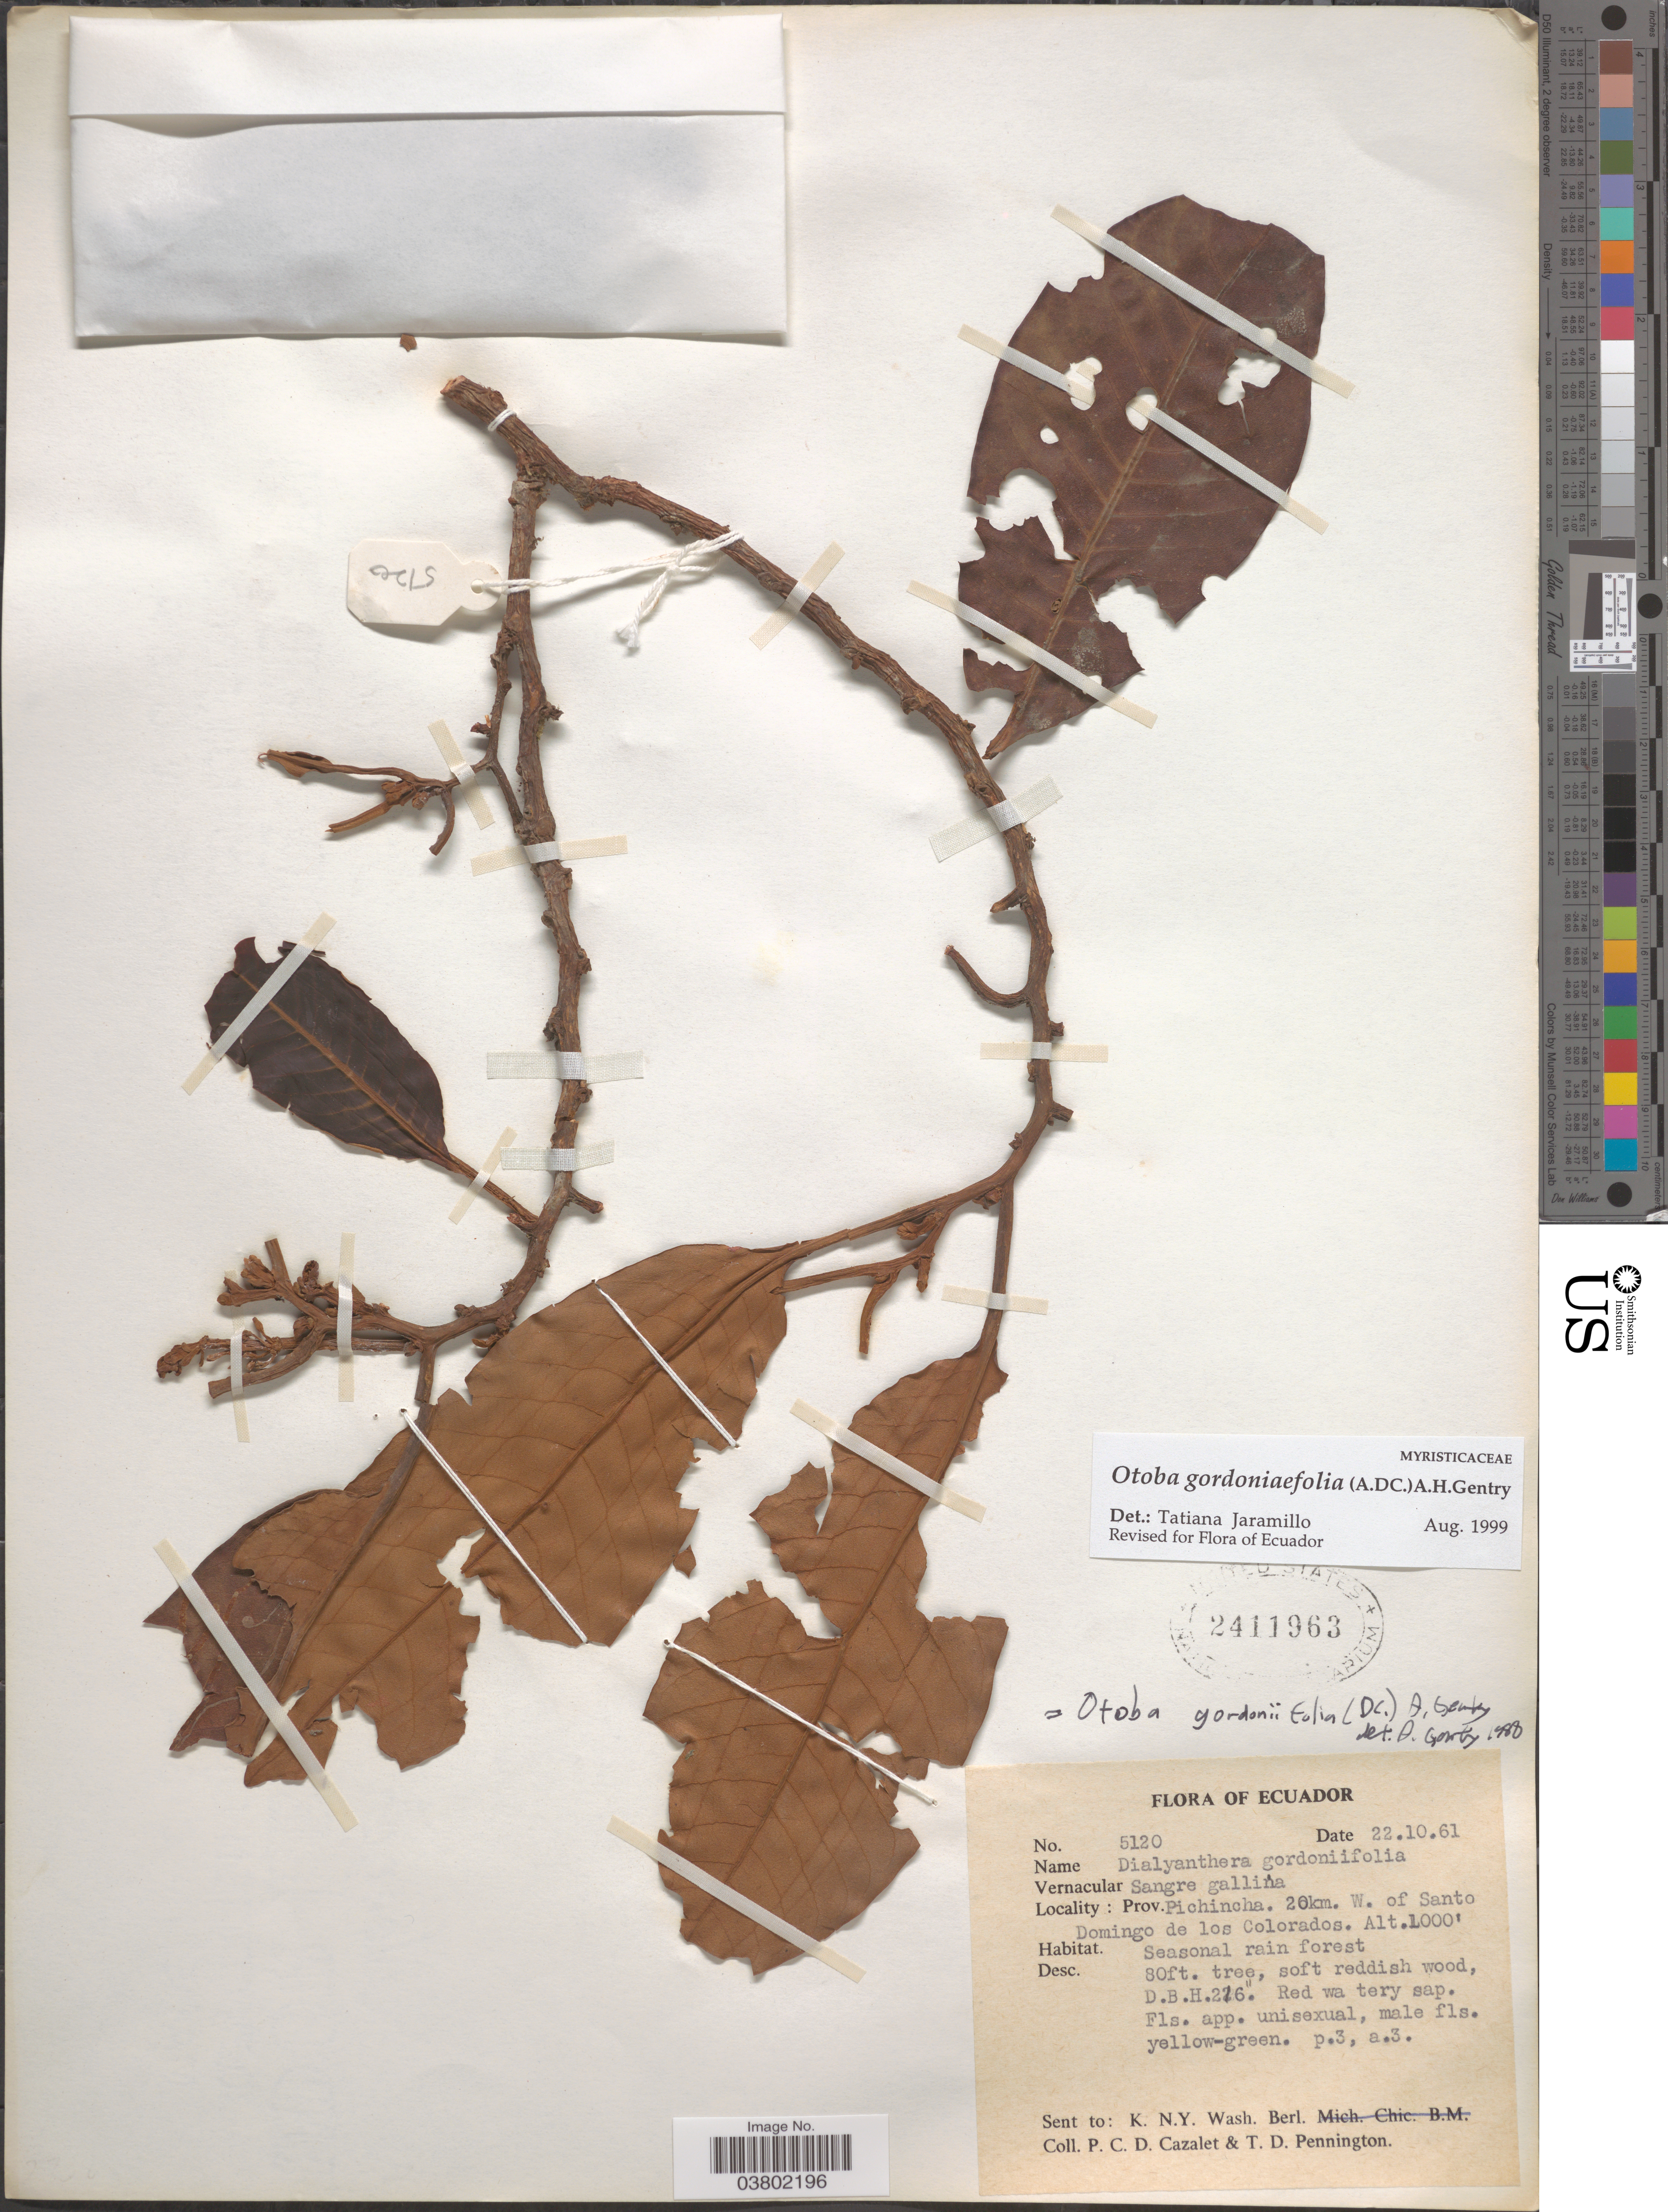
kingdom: Plantae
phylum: Tracheophyta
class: Magnoliopsida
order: Magnoliales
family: Myristicaceae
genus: Myristica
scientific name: Myristica philippensis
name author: Lam.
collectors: P. C. D. Cazalet & T. D. Pennington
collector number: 5120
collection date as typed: Transcribed d/m/y: 22/10/61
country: Ecuador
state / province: Pichincha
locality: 20km. W. of Santo Domingo de los Colorados.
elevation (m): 305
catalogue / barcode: US 2411963